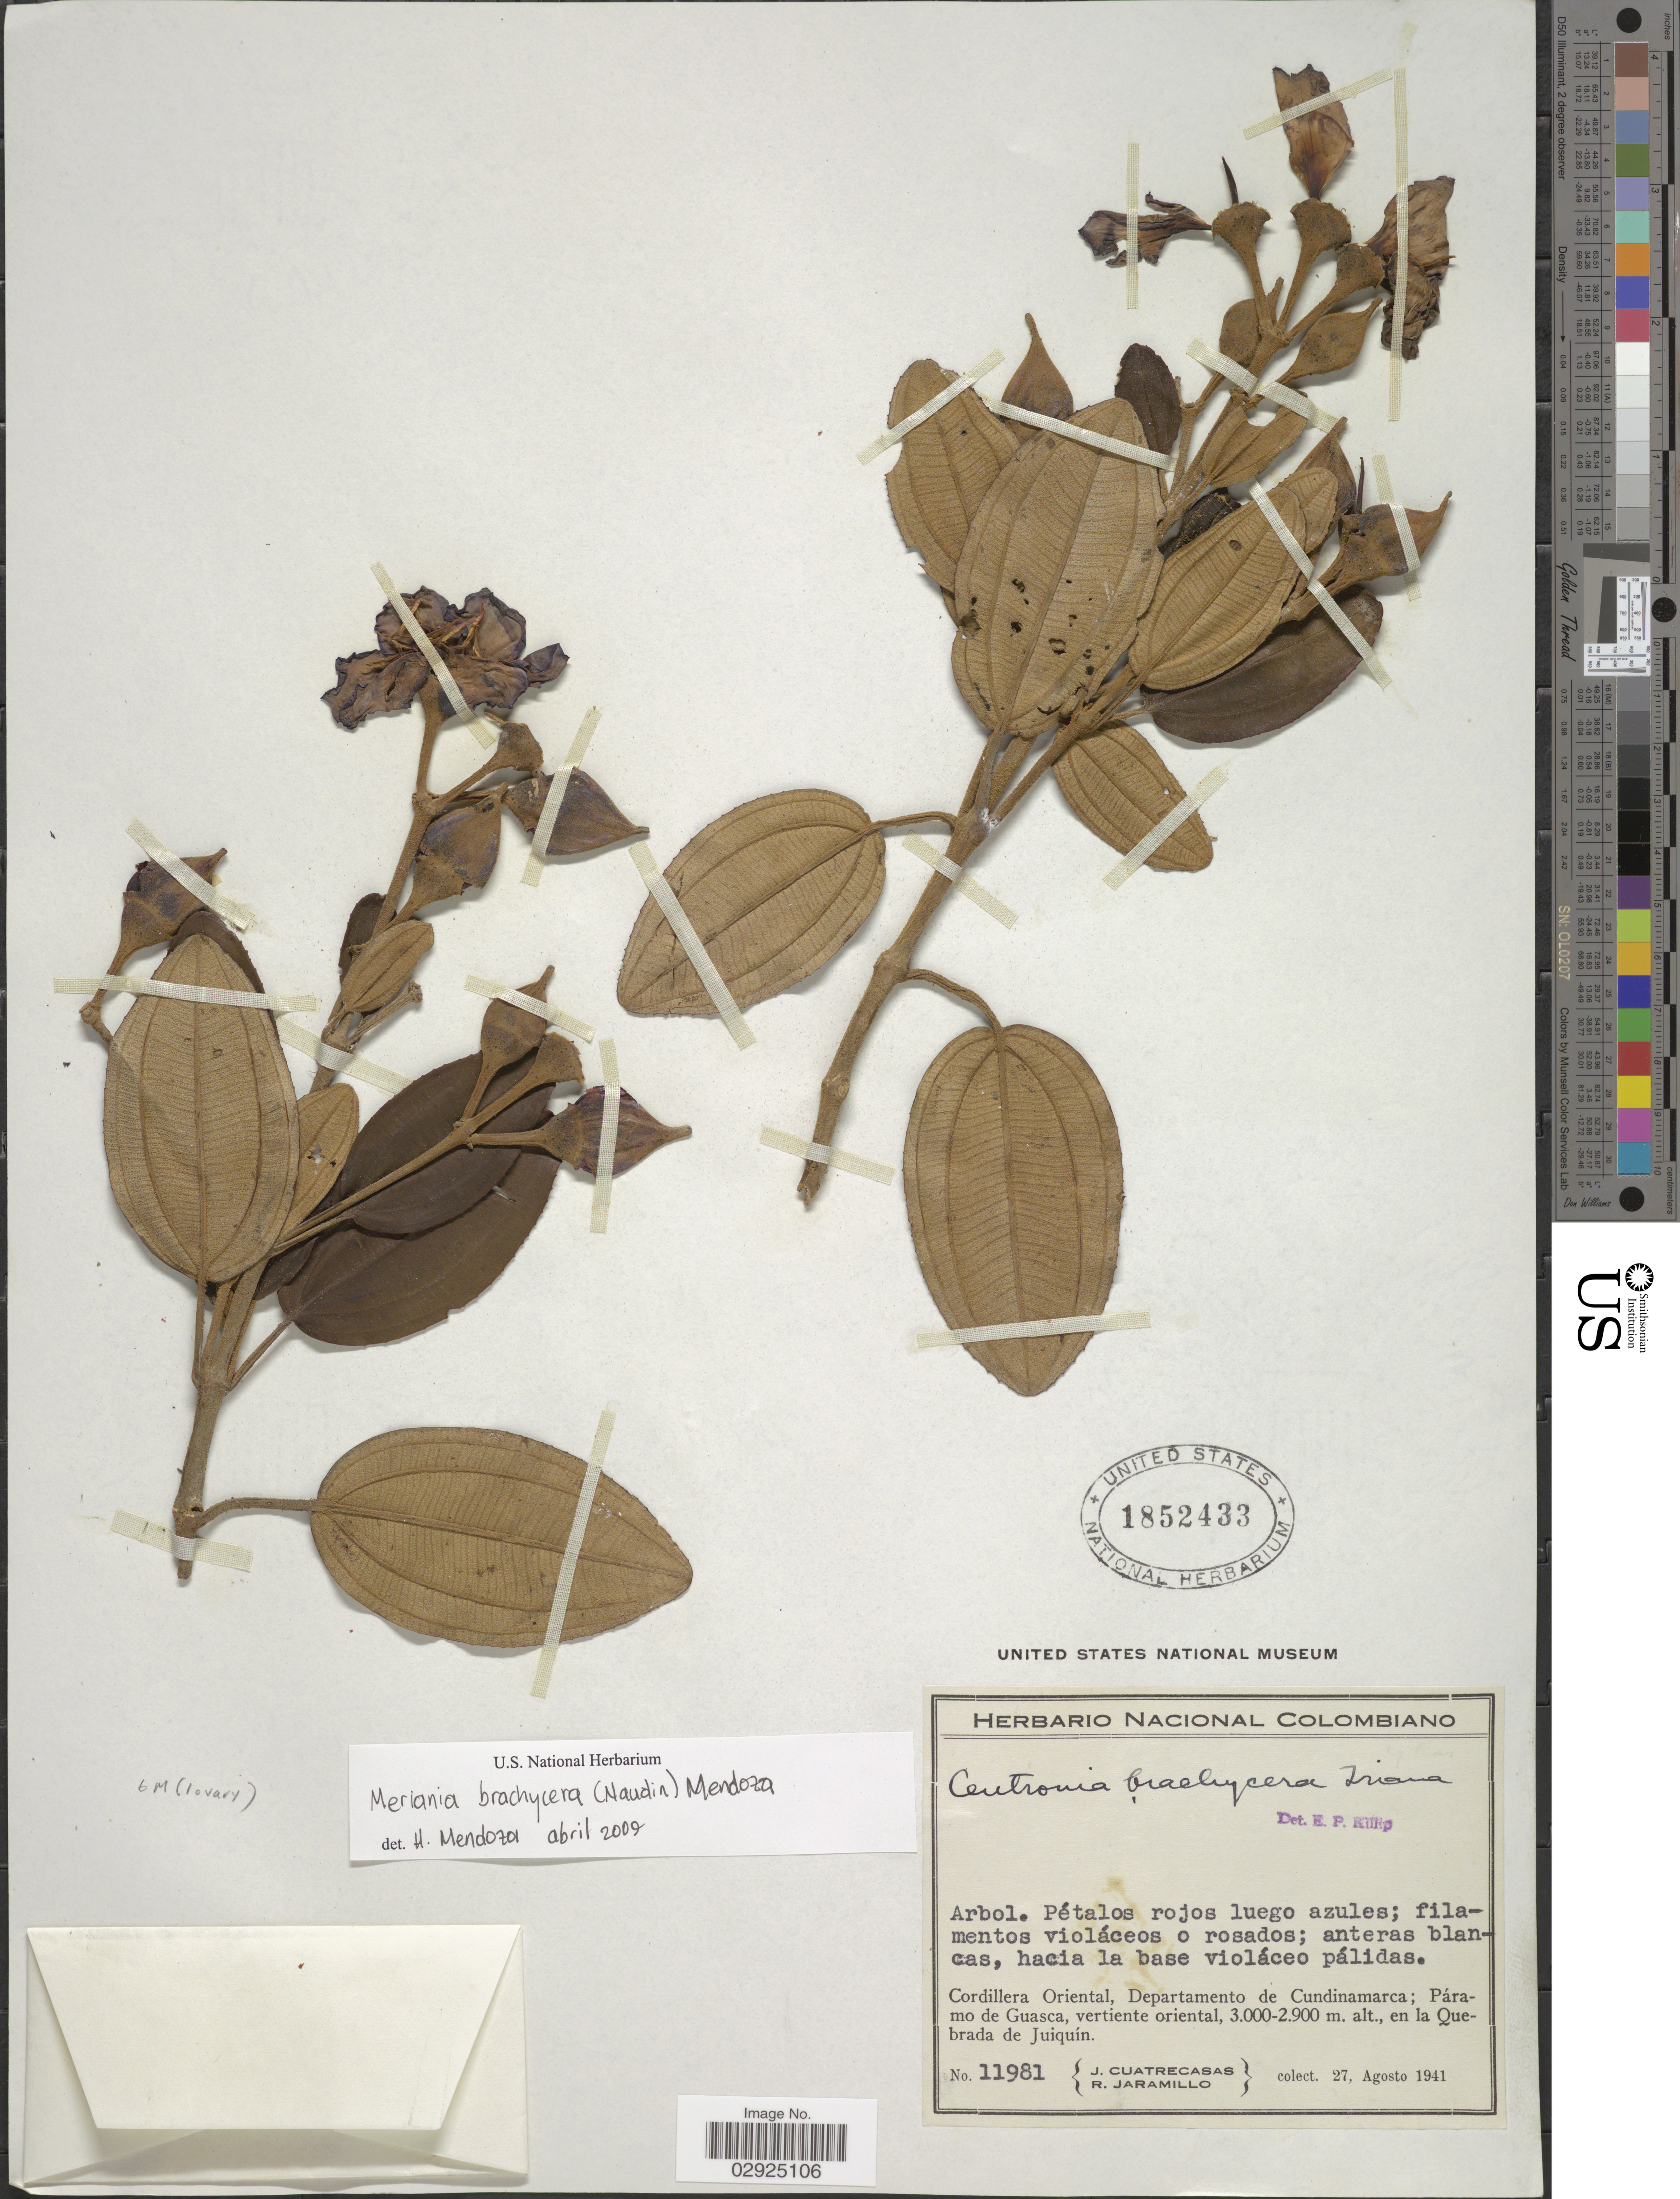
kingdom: Plantae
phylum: Tracheophyta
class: Magnoliopsida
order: Myrtales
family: Melastomataceae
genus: Meriania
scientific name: Meriania brachycera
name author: (Naudin) Humberto Mend. & Fern. Alonso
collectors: J. Cuatrecasas & R. Jaramillo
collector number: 11981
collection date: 1941-08-27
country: Colombia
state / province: Cundinamarca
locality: Cordillera Oriental, Departamento de Cundinamarca; Páramo de Guasca, vertiente oriental, en la Quebrada de Juiquín.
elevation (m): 2900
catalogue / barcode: US 1852433